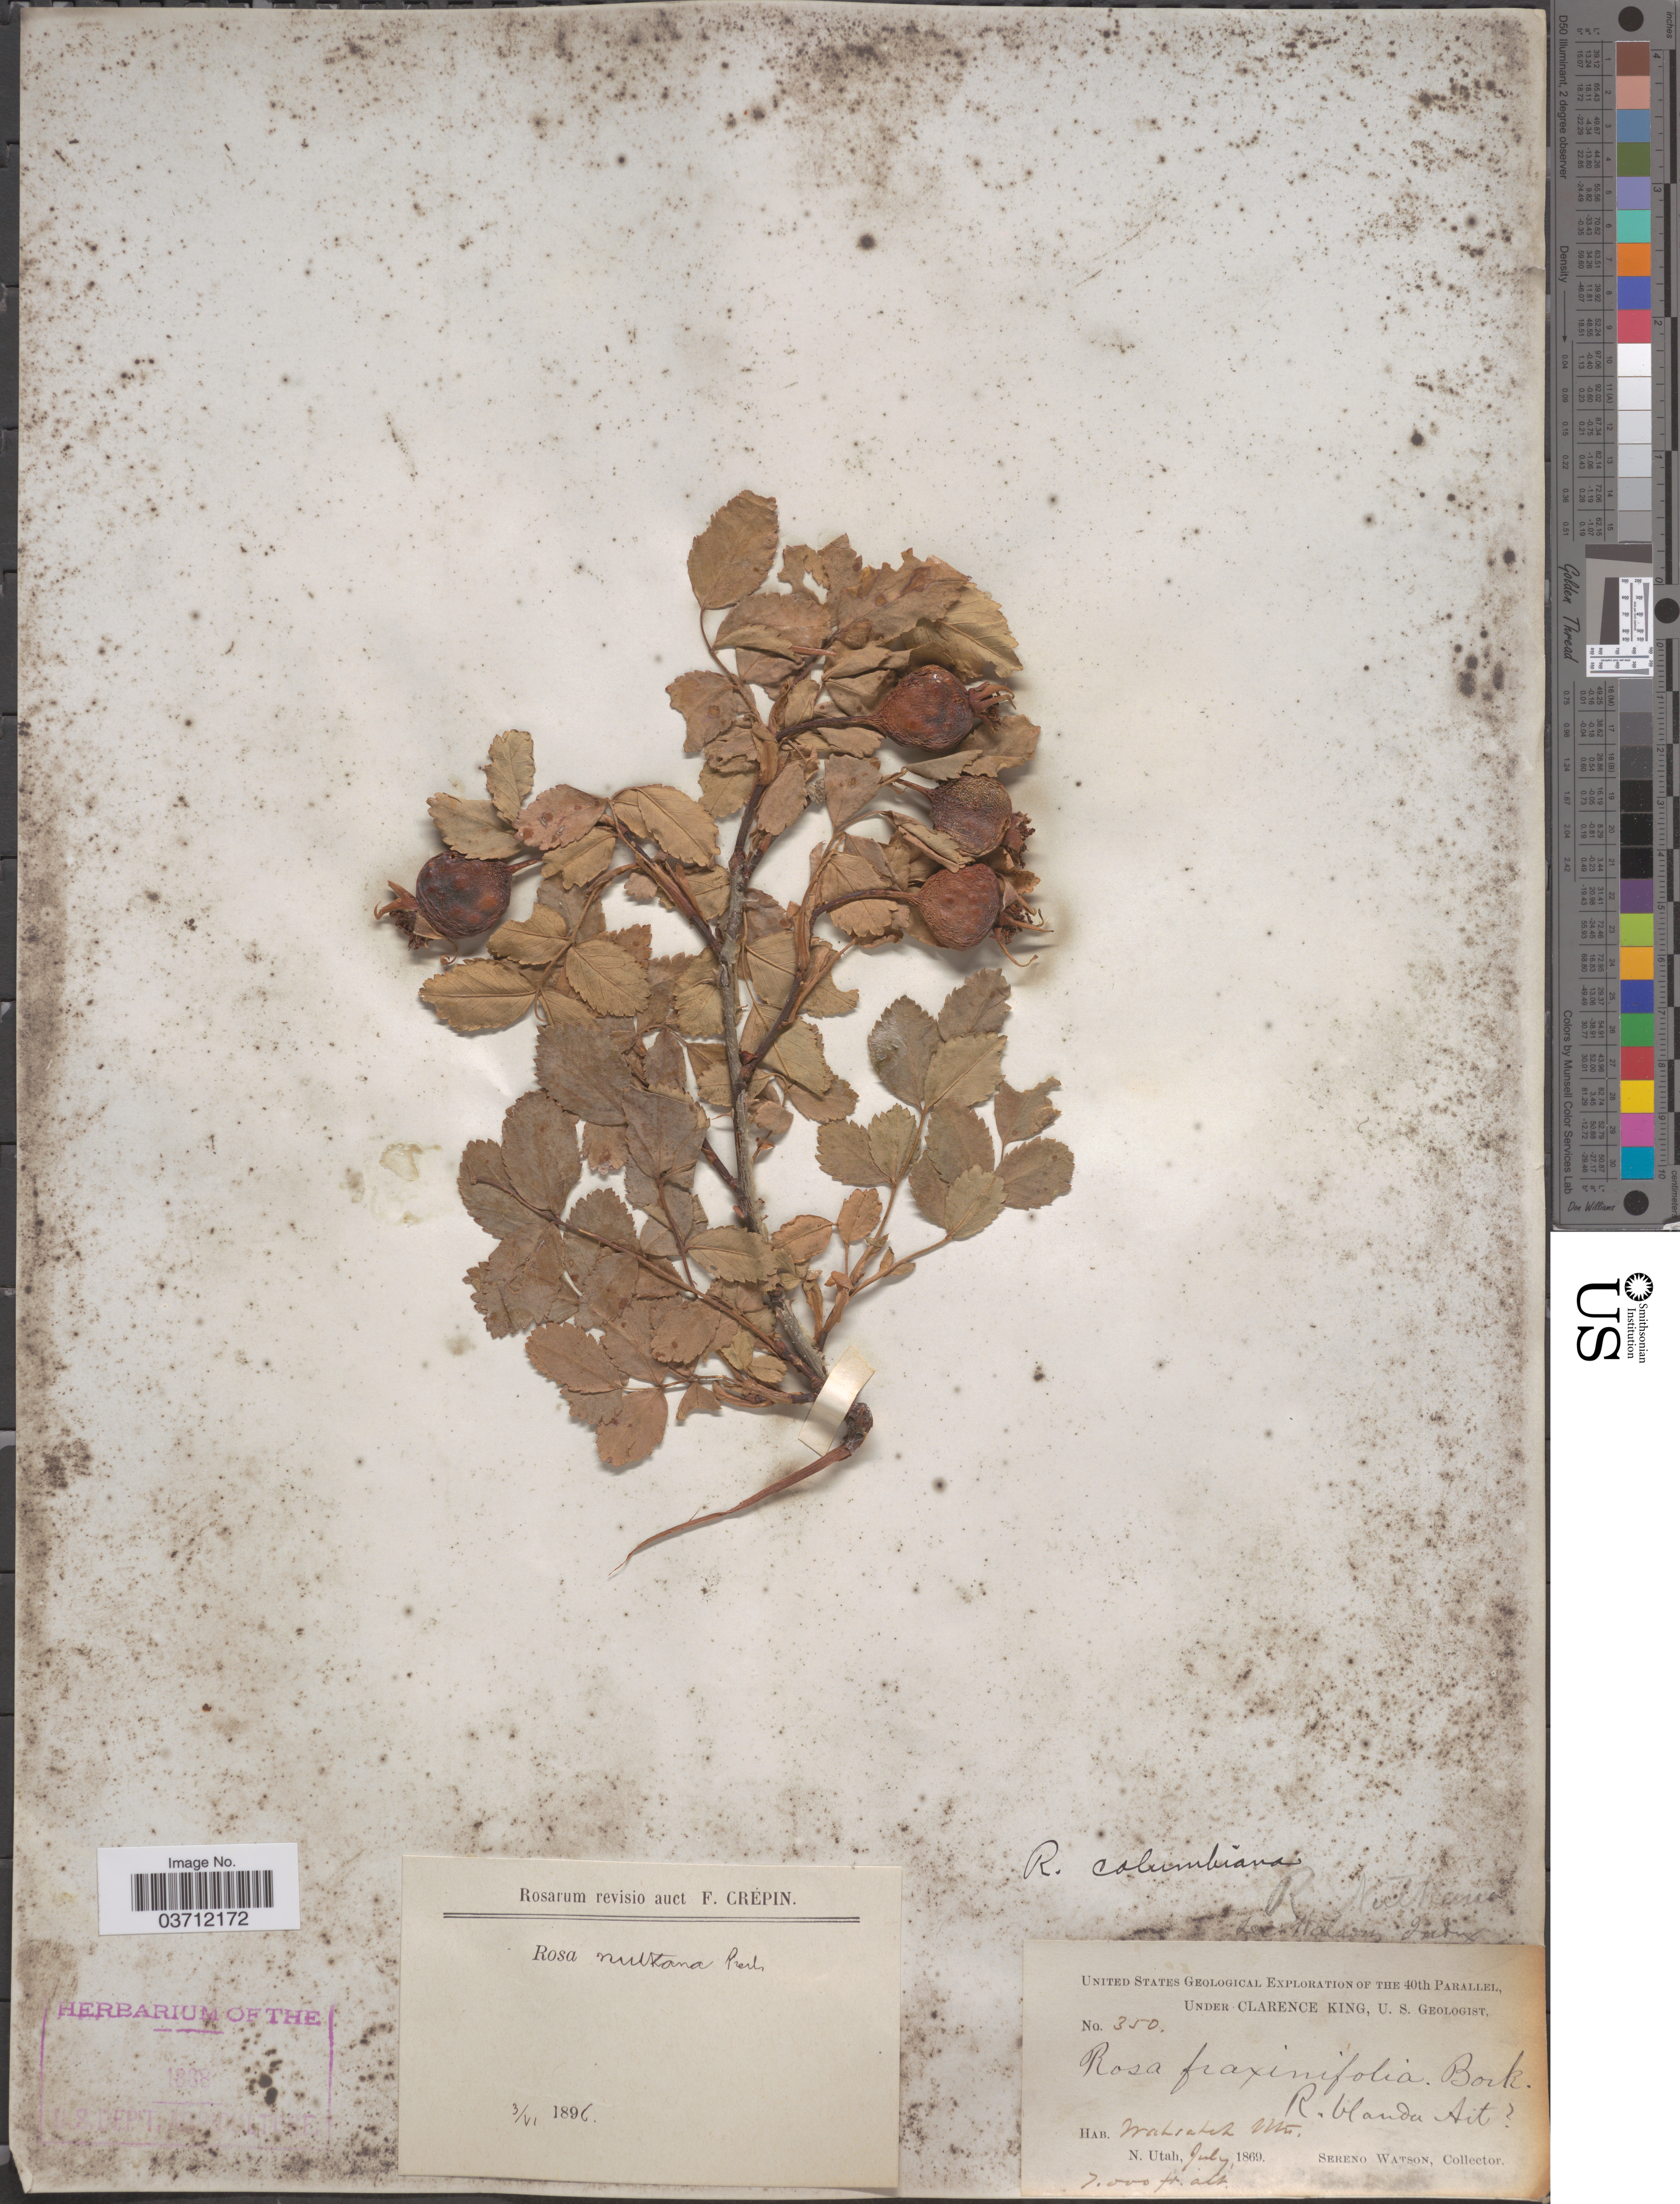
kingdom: Plantae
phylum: Tracheophyta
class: Magnoliopsida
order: Rosales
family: Rosaceae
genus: Rosa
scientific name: Rosa spaldingii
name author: Crép. ex Rydb.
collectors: S. Watson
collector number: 350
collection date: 1869-07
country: United States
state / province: Utah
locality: Wahsatch Mts. N. Utah.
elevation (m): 2134